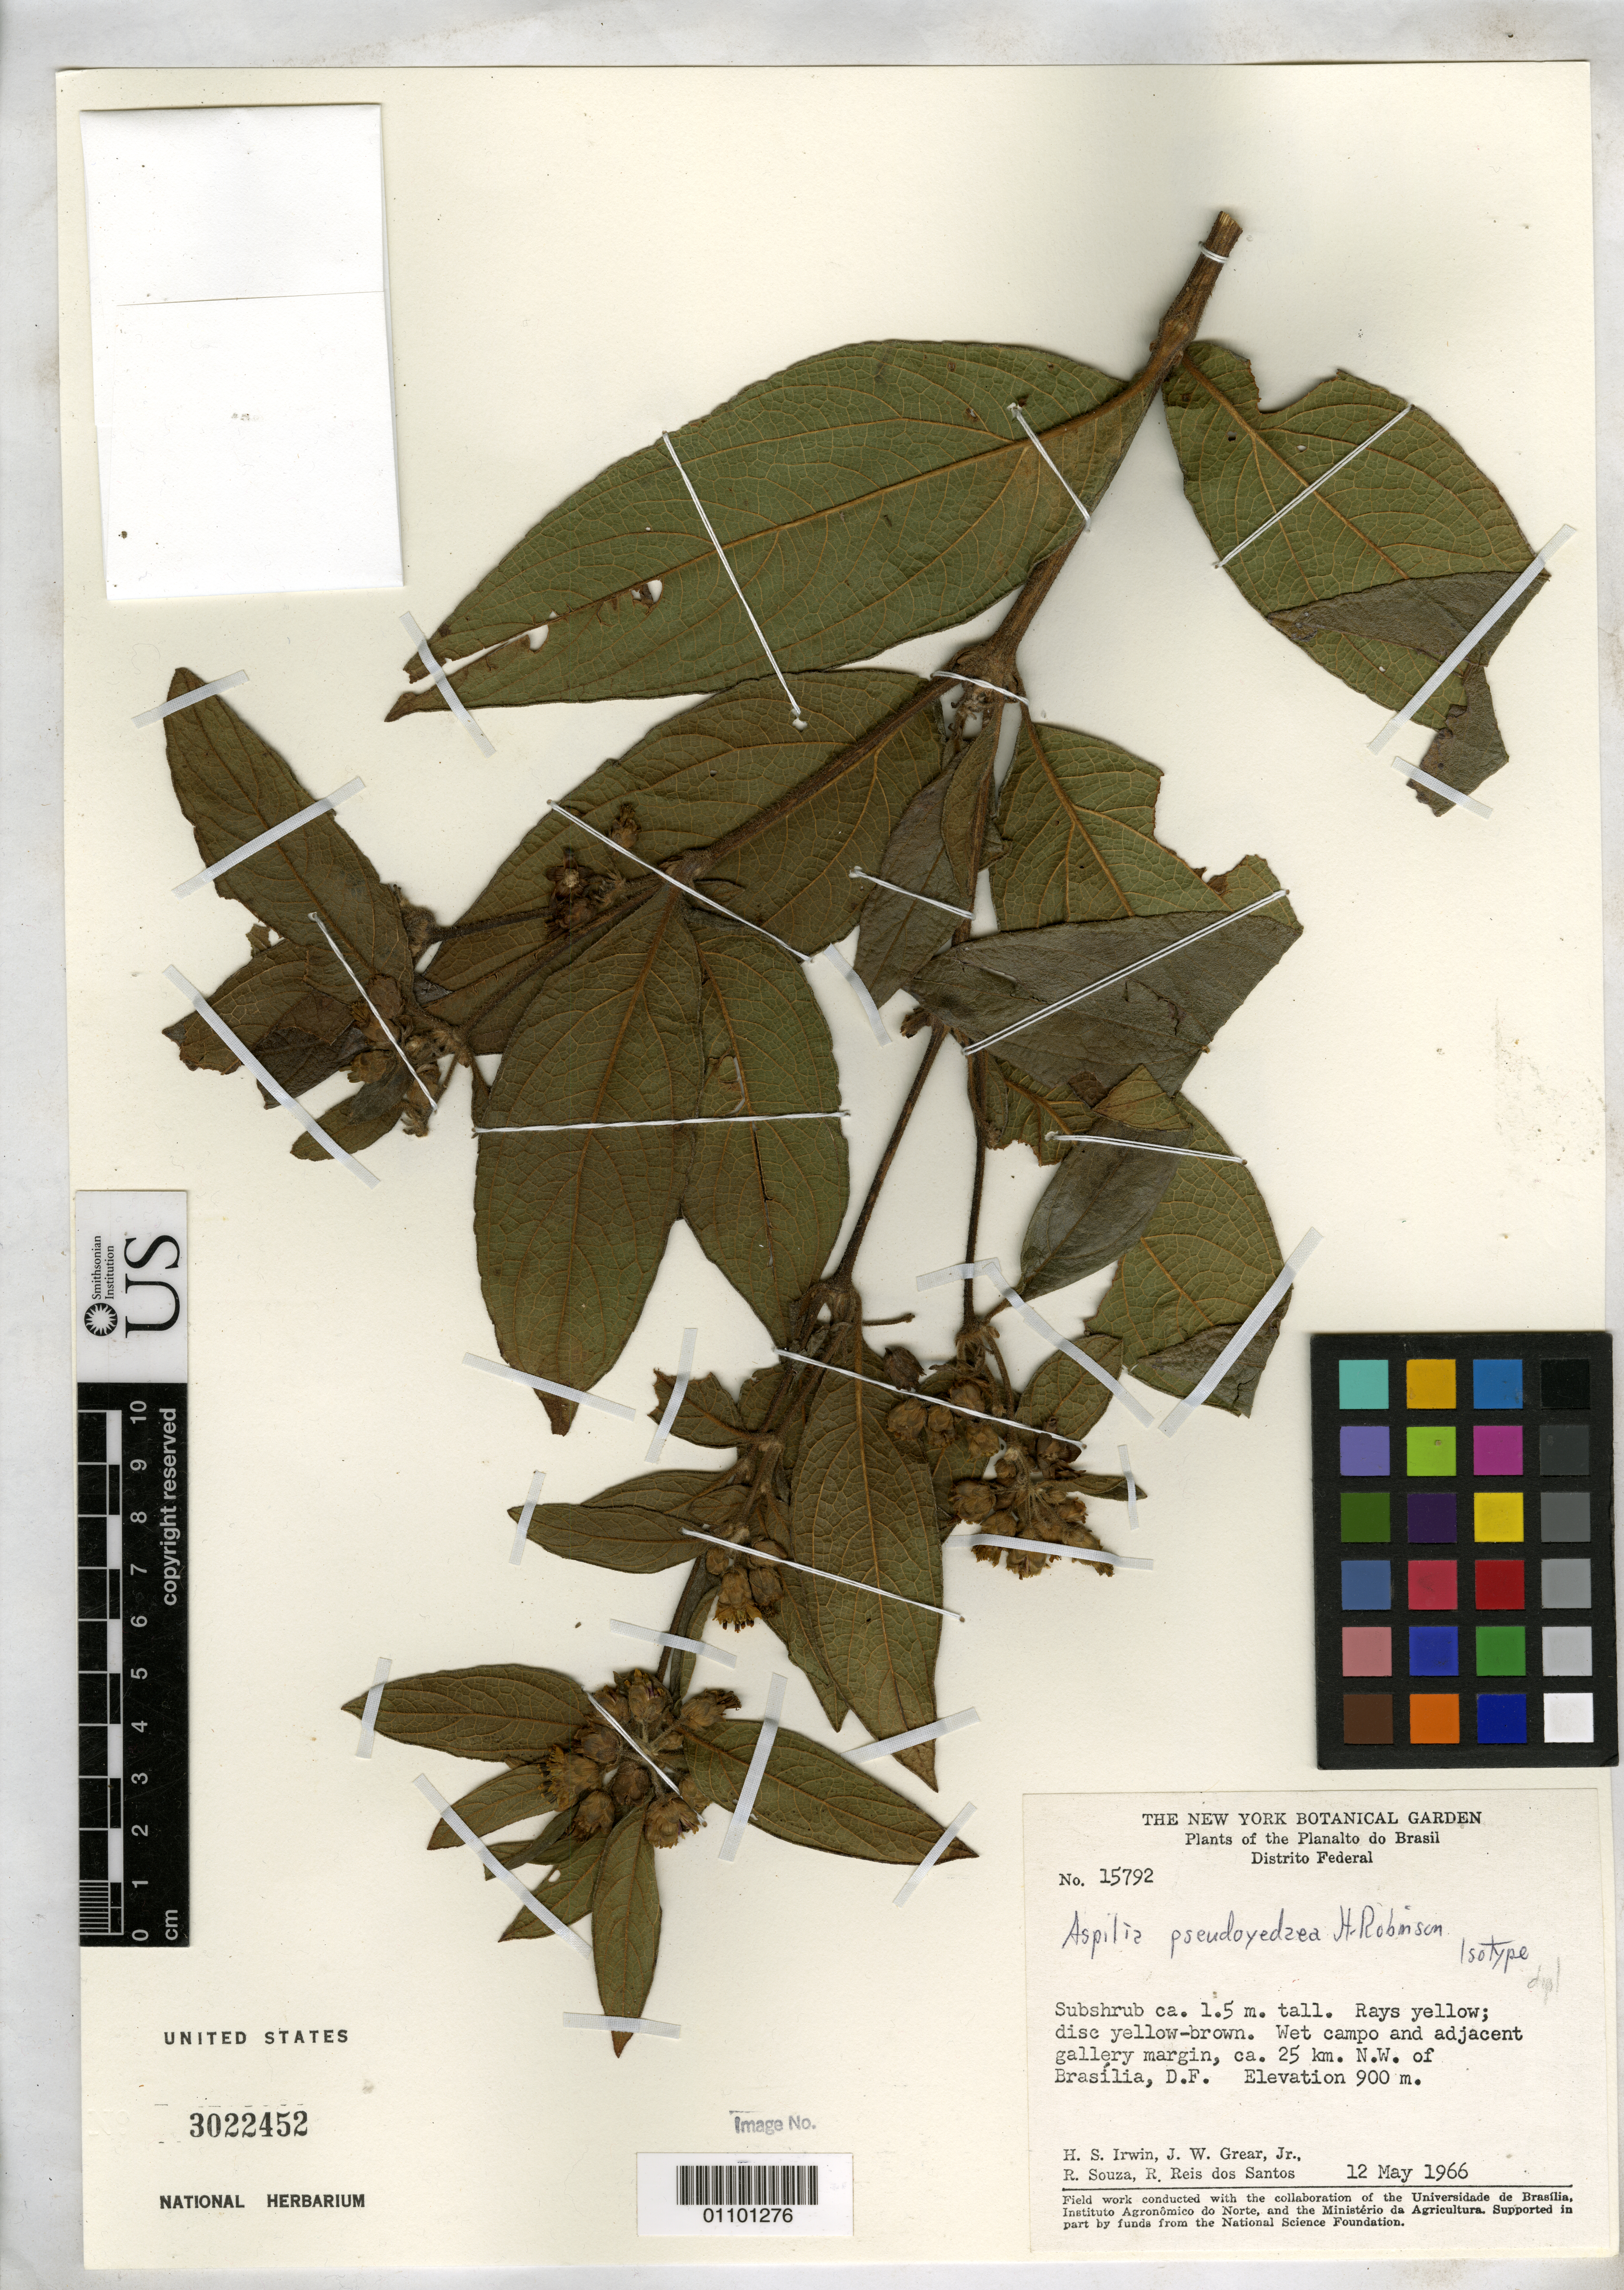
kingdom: Plantae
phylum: Tracheophyta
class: Magnoliopsida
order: Asterales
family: Asteraceae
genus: Aspilia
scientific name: Aspilia pseudoyedaea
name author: H. Rob.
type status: Isotype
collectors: H. Irwin, J. W. Grear, R. Souza & R. G. P. Santos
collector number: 15792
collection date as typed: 12 May 1966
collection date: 1966-05-12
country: Brazil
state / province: Distrito Federal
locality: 25 km NW of Brasilia.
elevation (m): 900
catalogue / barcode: US 3022452